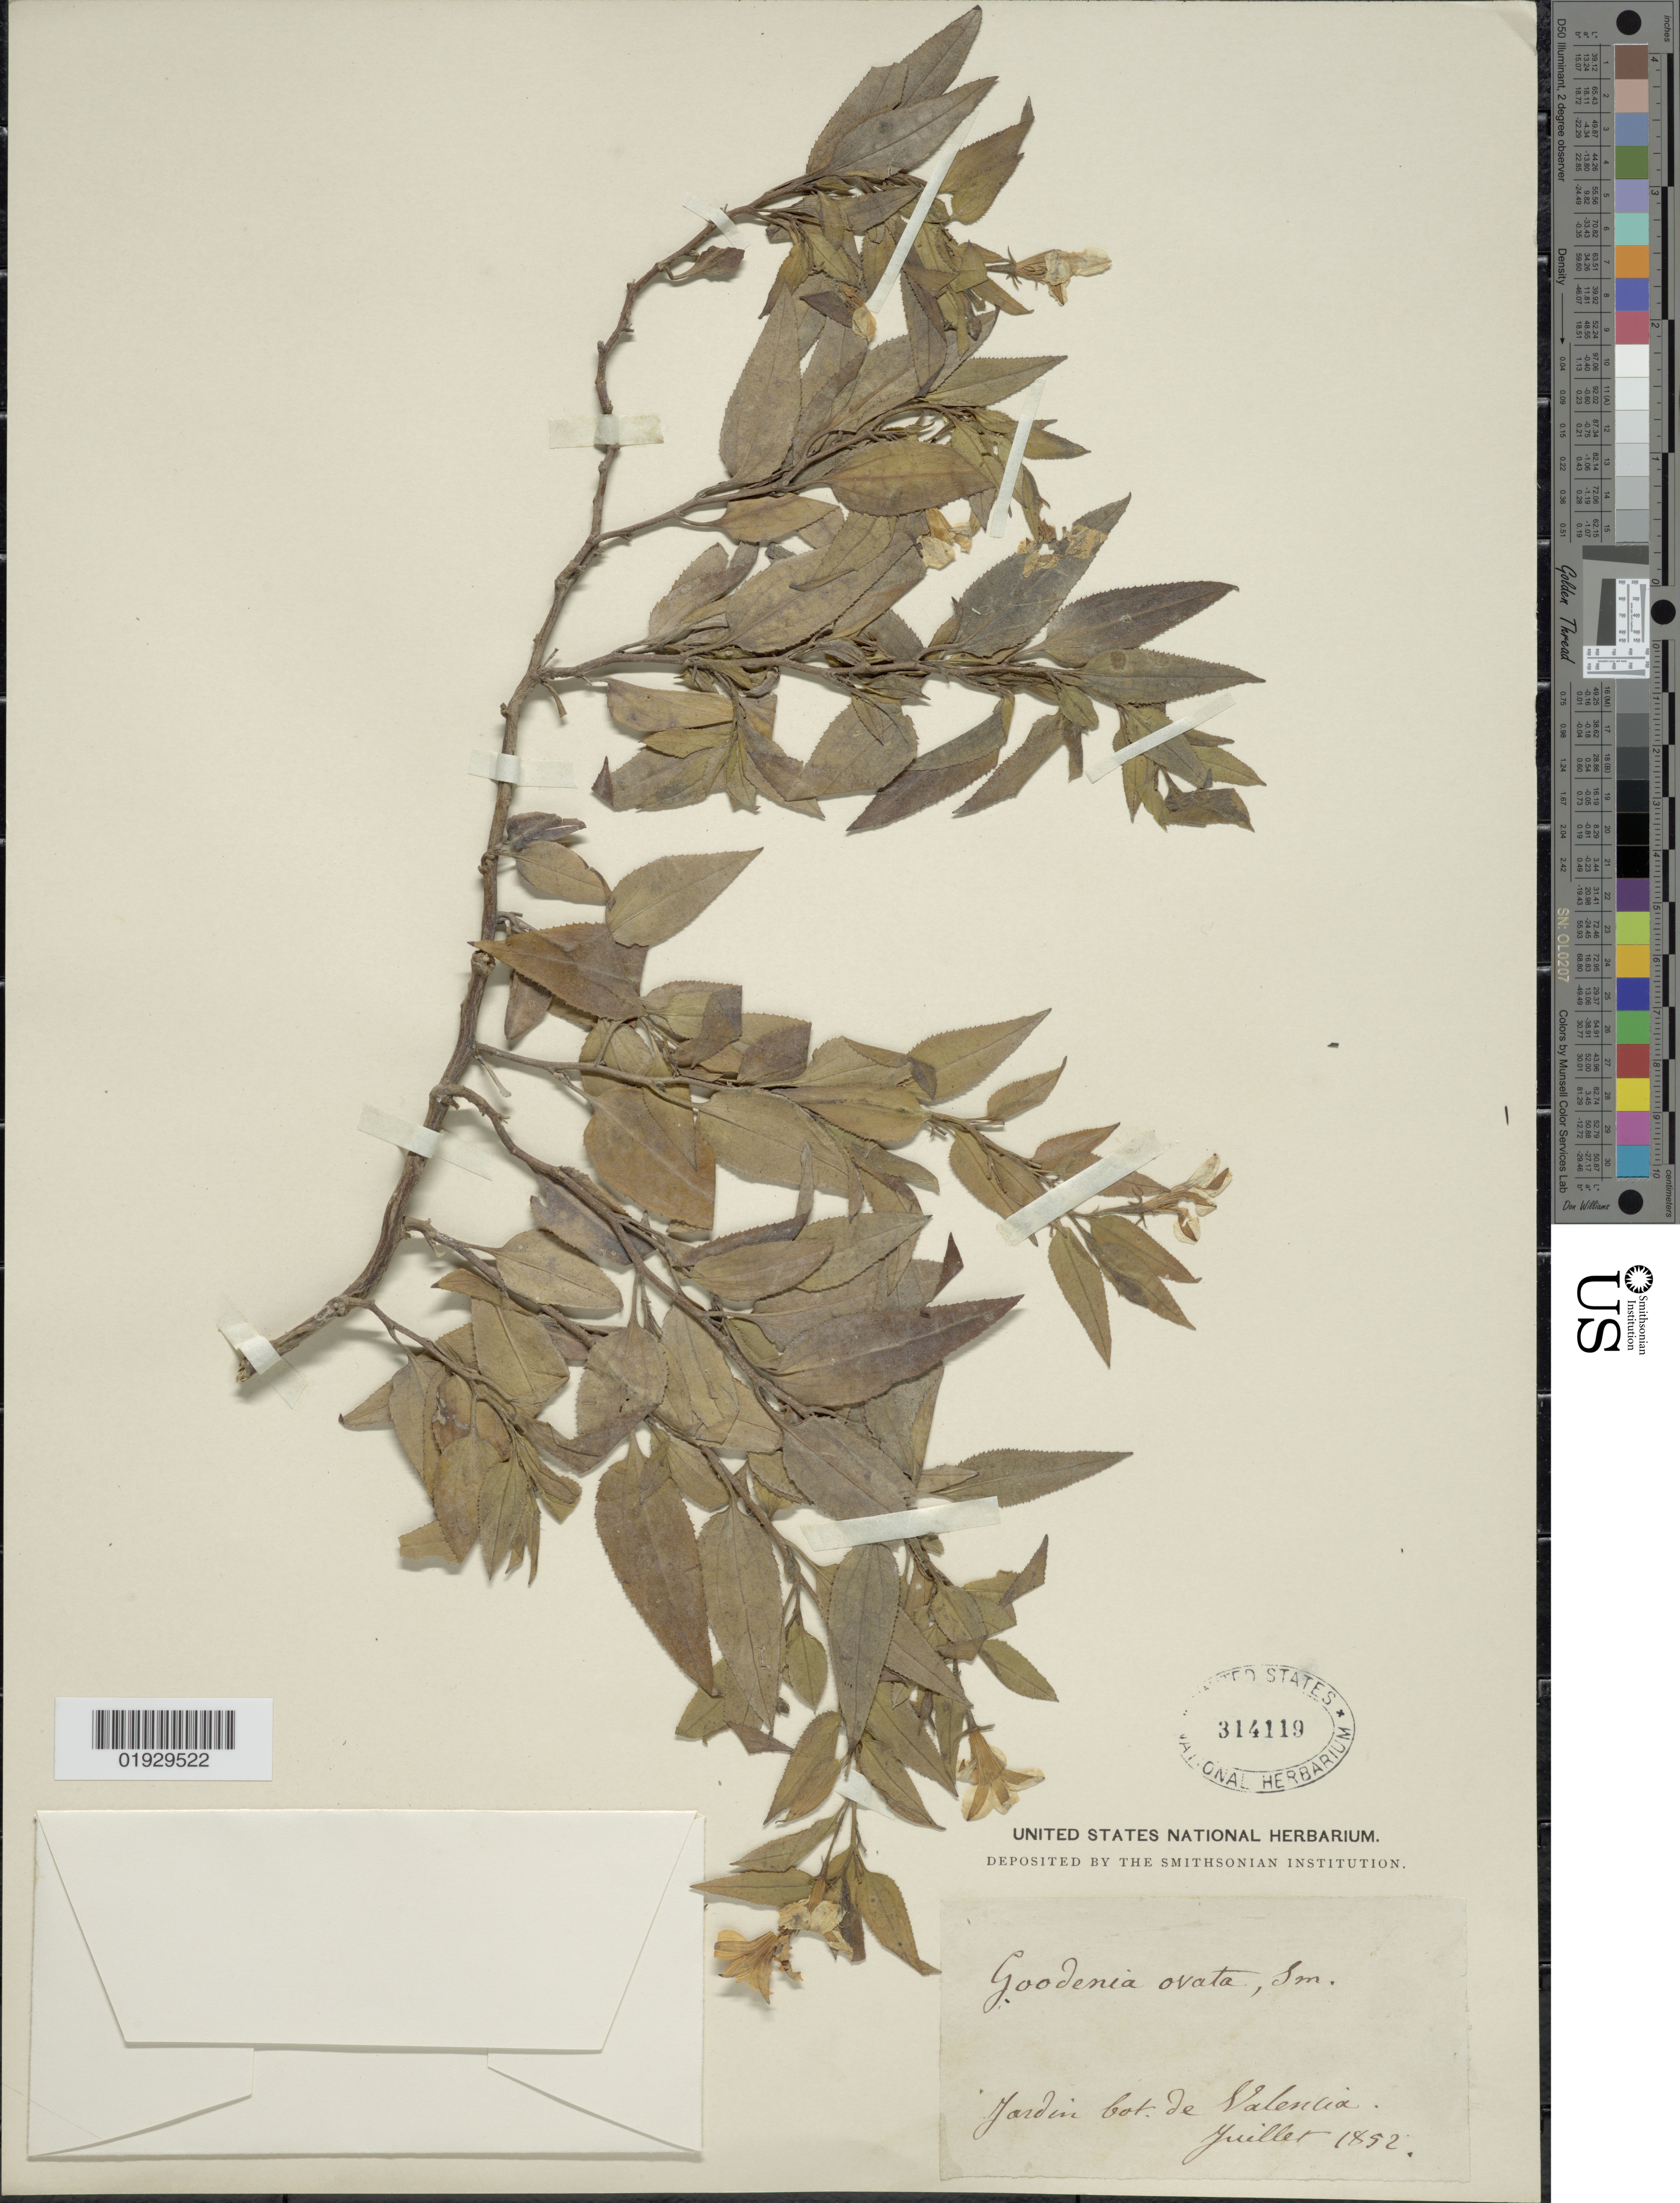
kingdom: Plantae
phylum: Tracheophyta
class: Magnoliopsida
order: Asterales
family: Goodeniaceae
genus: Goodenia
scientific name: Goodenia ovata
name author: Sm.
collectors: ex herb. United States National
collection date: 1852-07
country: Spain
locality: Jardin bot. de Valencia.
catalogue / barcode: US 314119